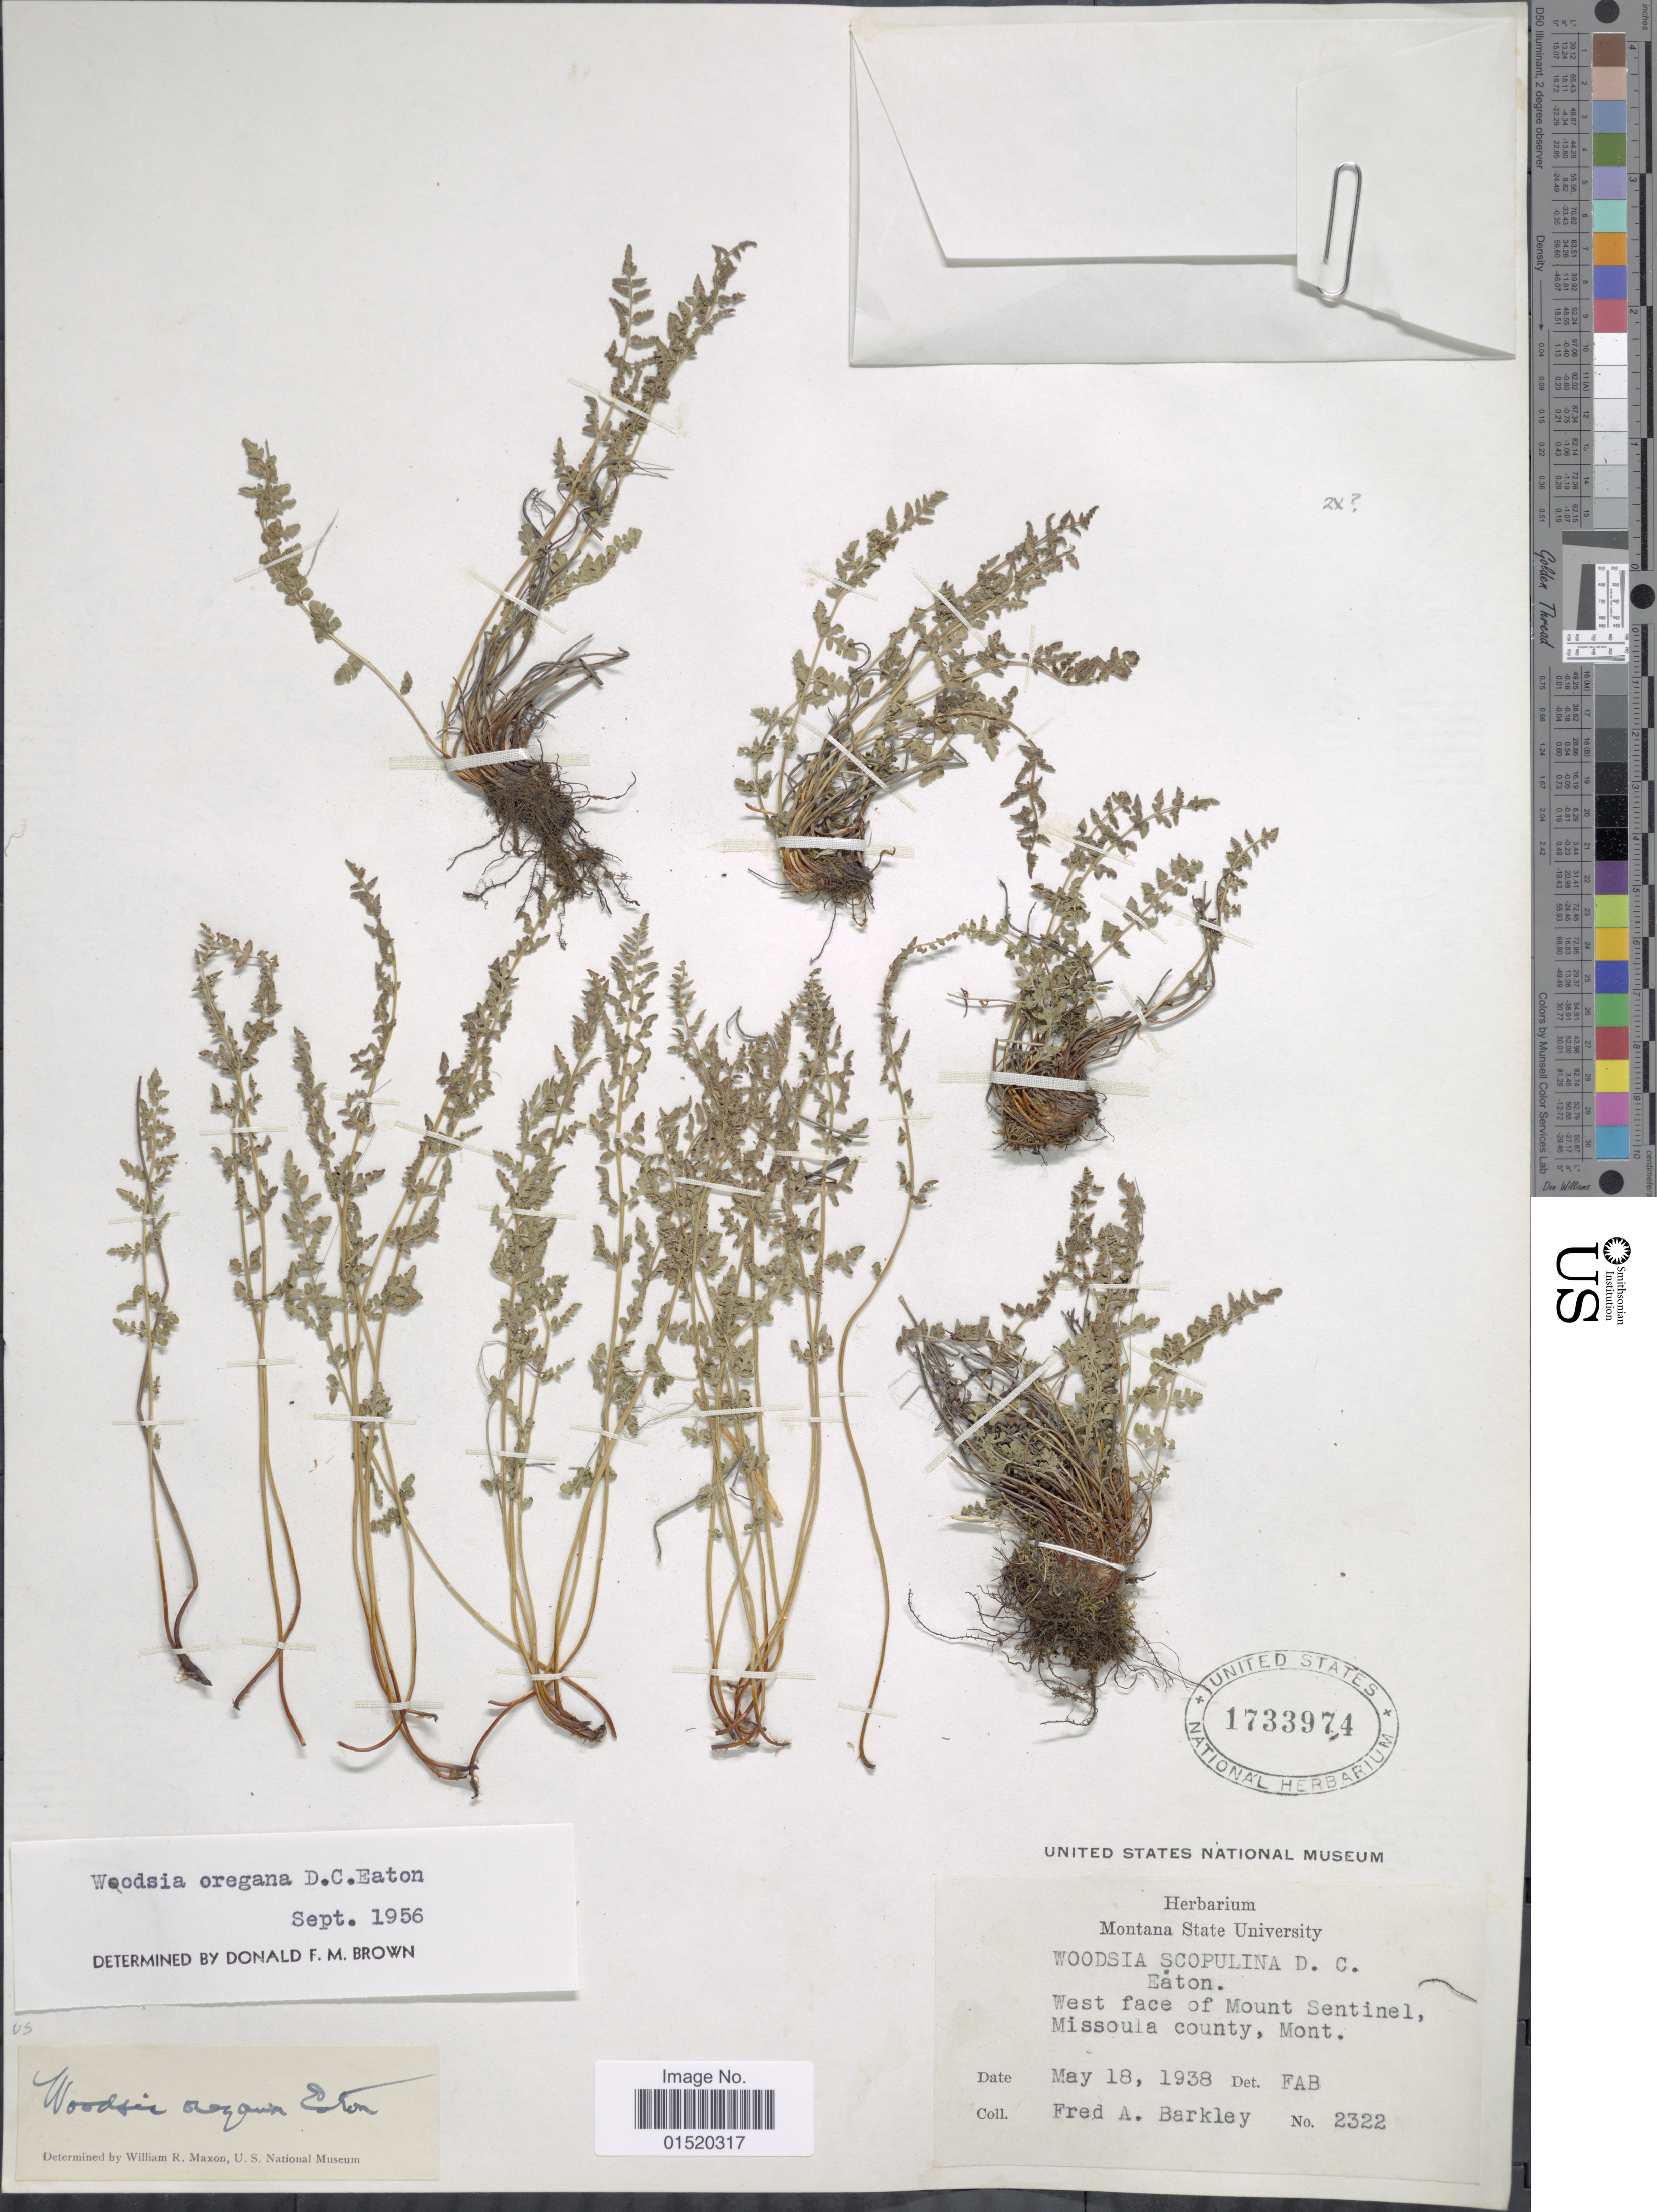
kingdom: Plantae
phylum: Tracheophyta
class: Polypodiopsida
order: Polypodiales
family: Woodsiaceae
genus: Woodsia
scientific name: Woodsia oregana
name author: D.C. Eaton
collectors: F. A. Barkley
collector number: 2322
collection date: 1938-05-18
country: United States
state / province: Montana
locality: West face of Mount Sentinel, Missoula county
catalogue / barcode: US 1733974